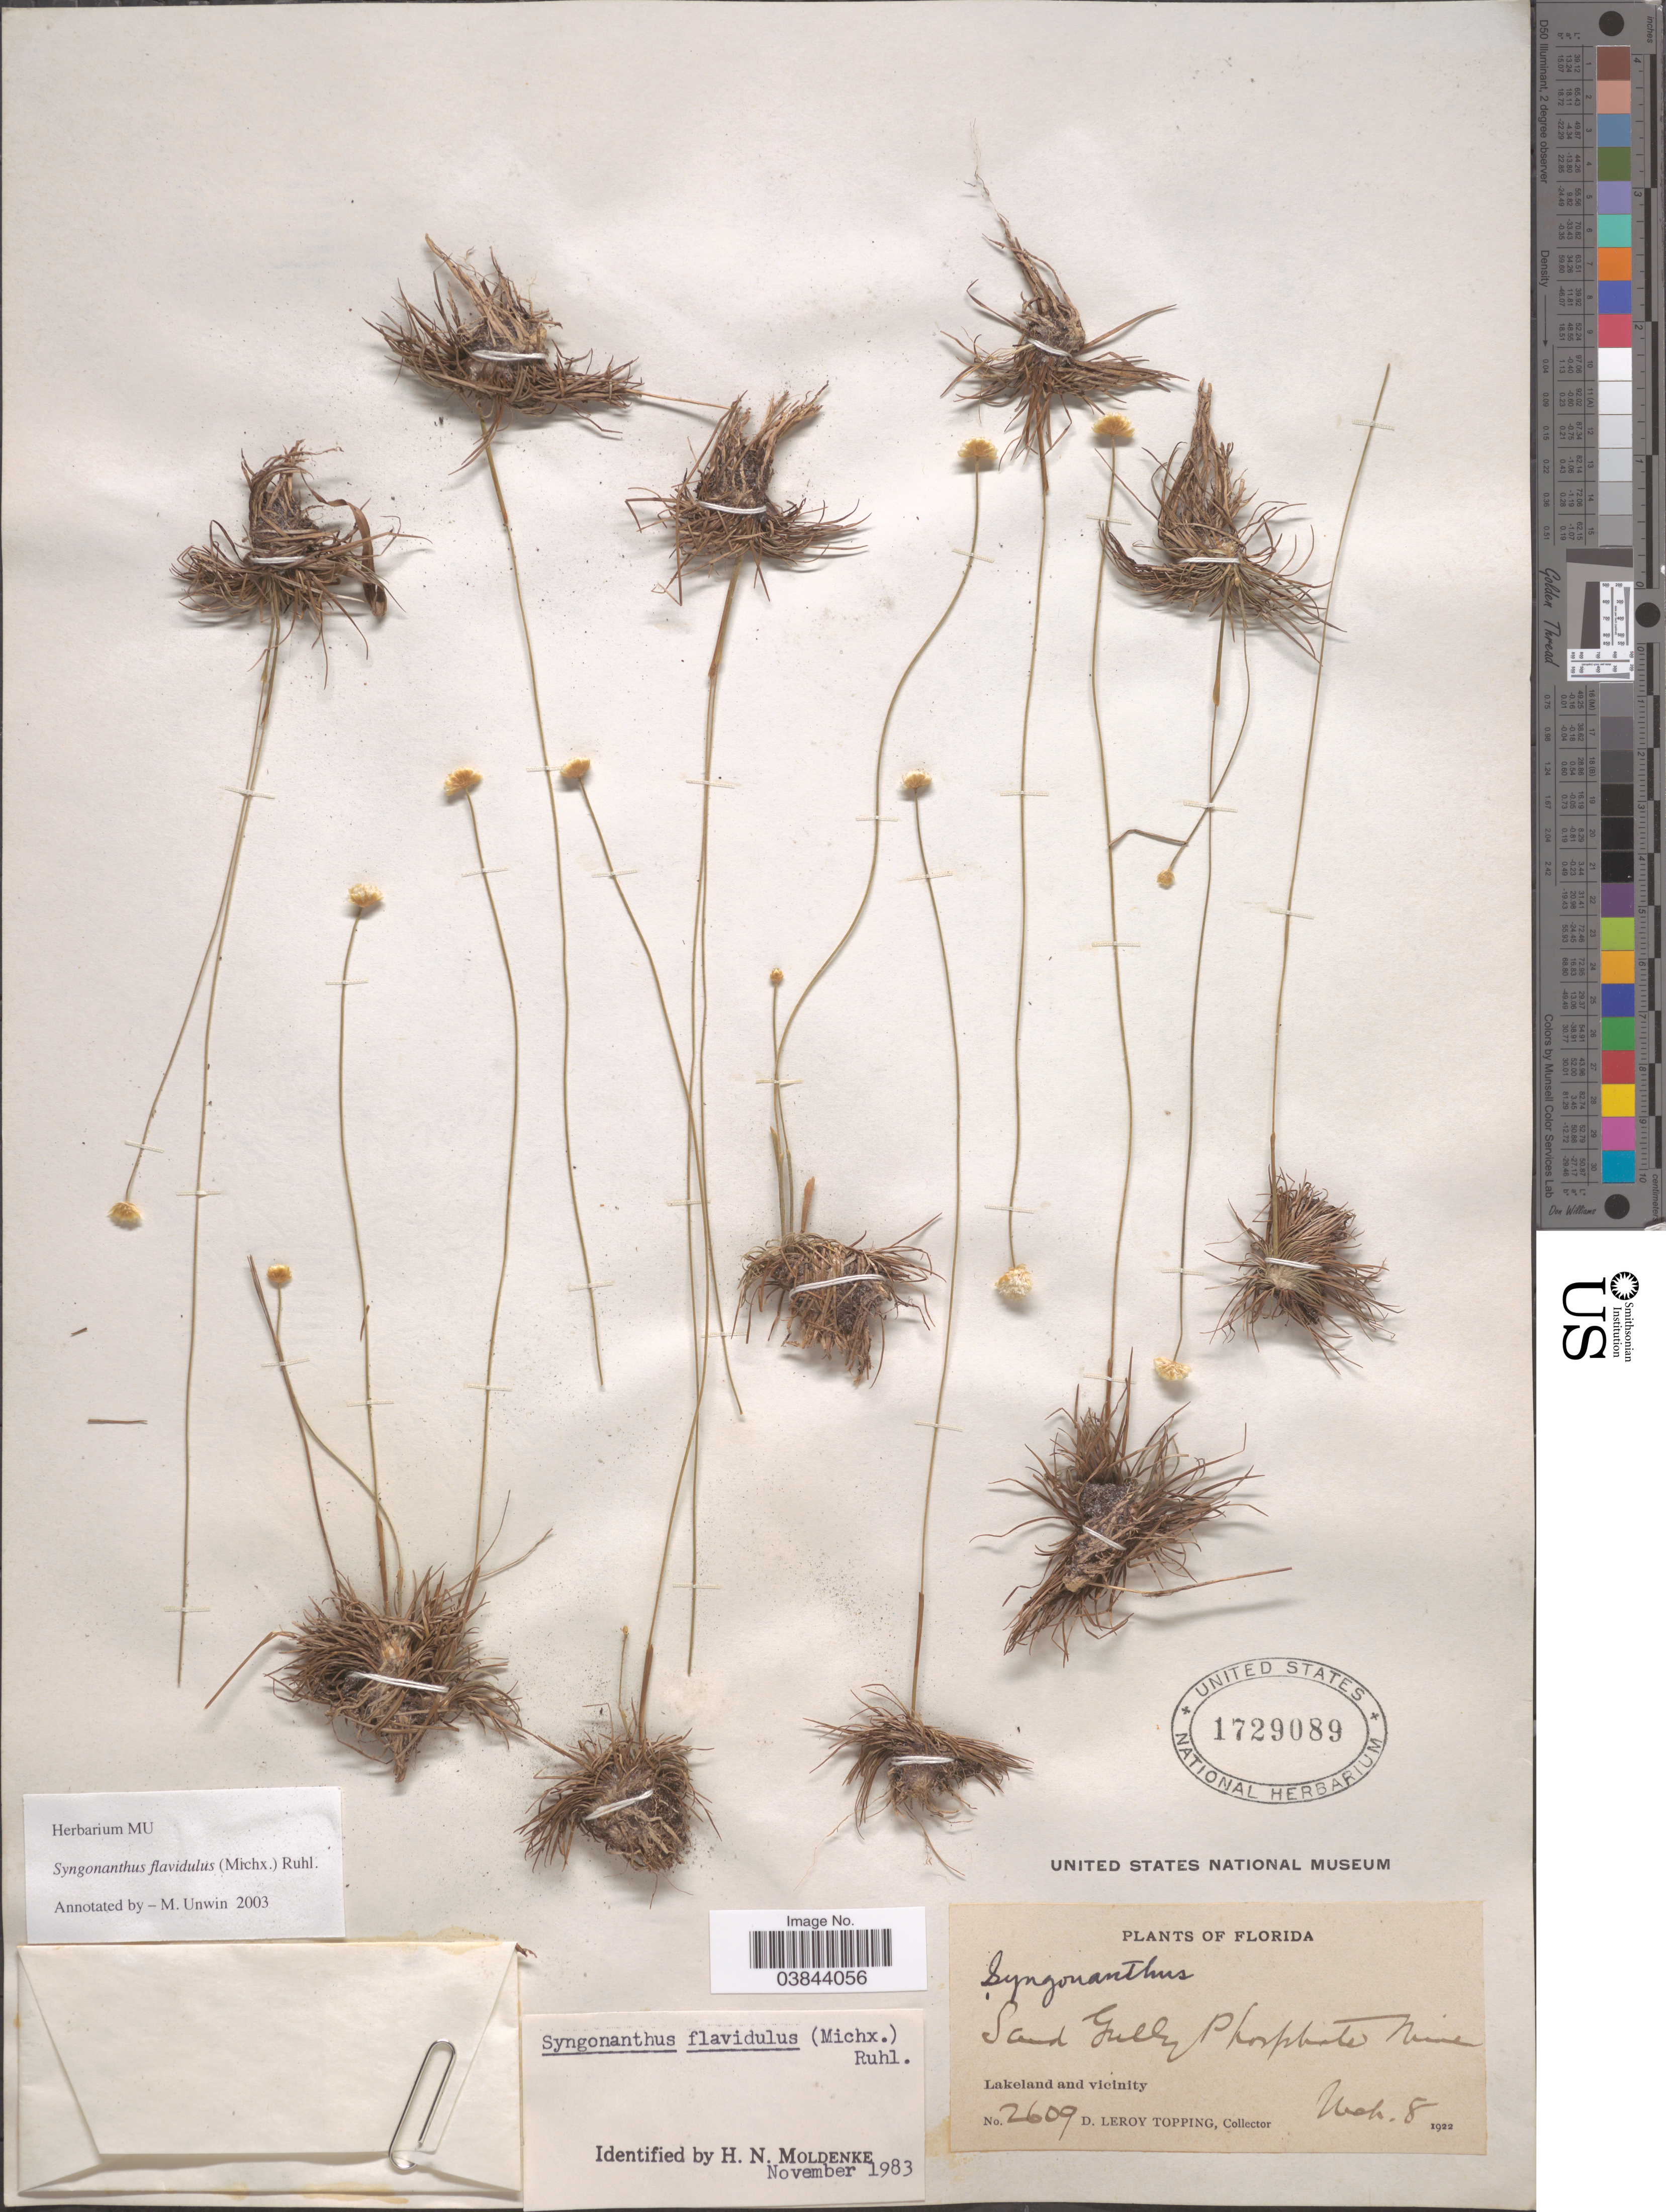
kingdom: Plantae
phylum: Tracheophyta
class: Liliopsida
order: Poales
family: Eriocaulaceae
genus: Syngonanthus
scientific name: Syngonanthus flavidulus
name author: (Michx.) Ruhland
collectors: D. L. Topping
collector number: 2609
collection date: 1922-03-08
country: United States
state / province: Florida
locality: Sand Gulf Phosphate Mine. Lakeland and vicinity.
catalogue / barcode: US 1729089